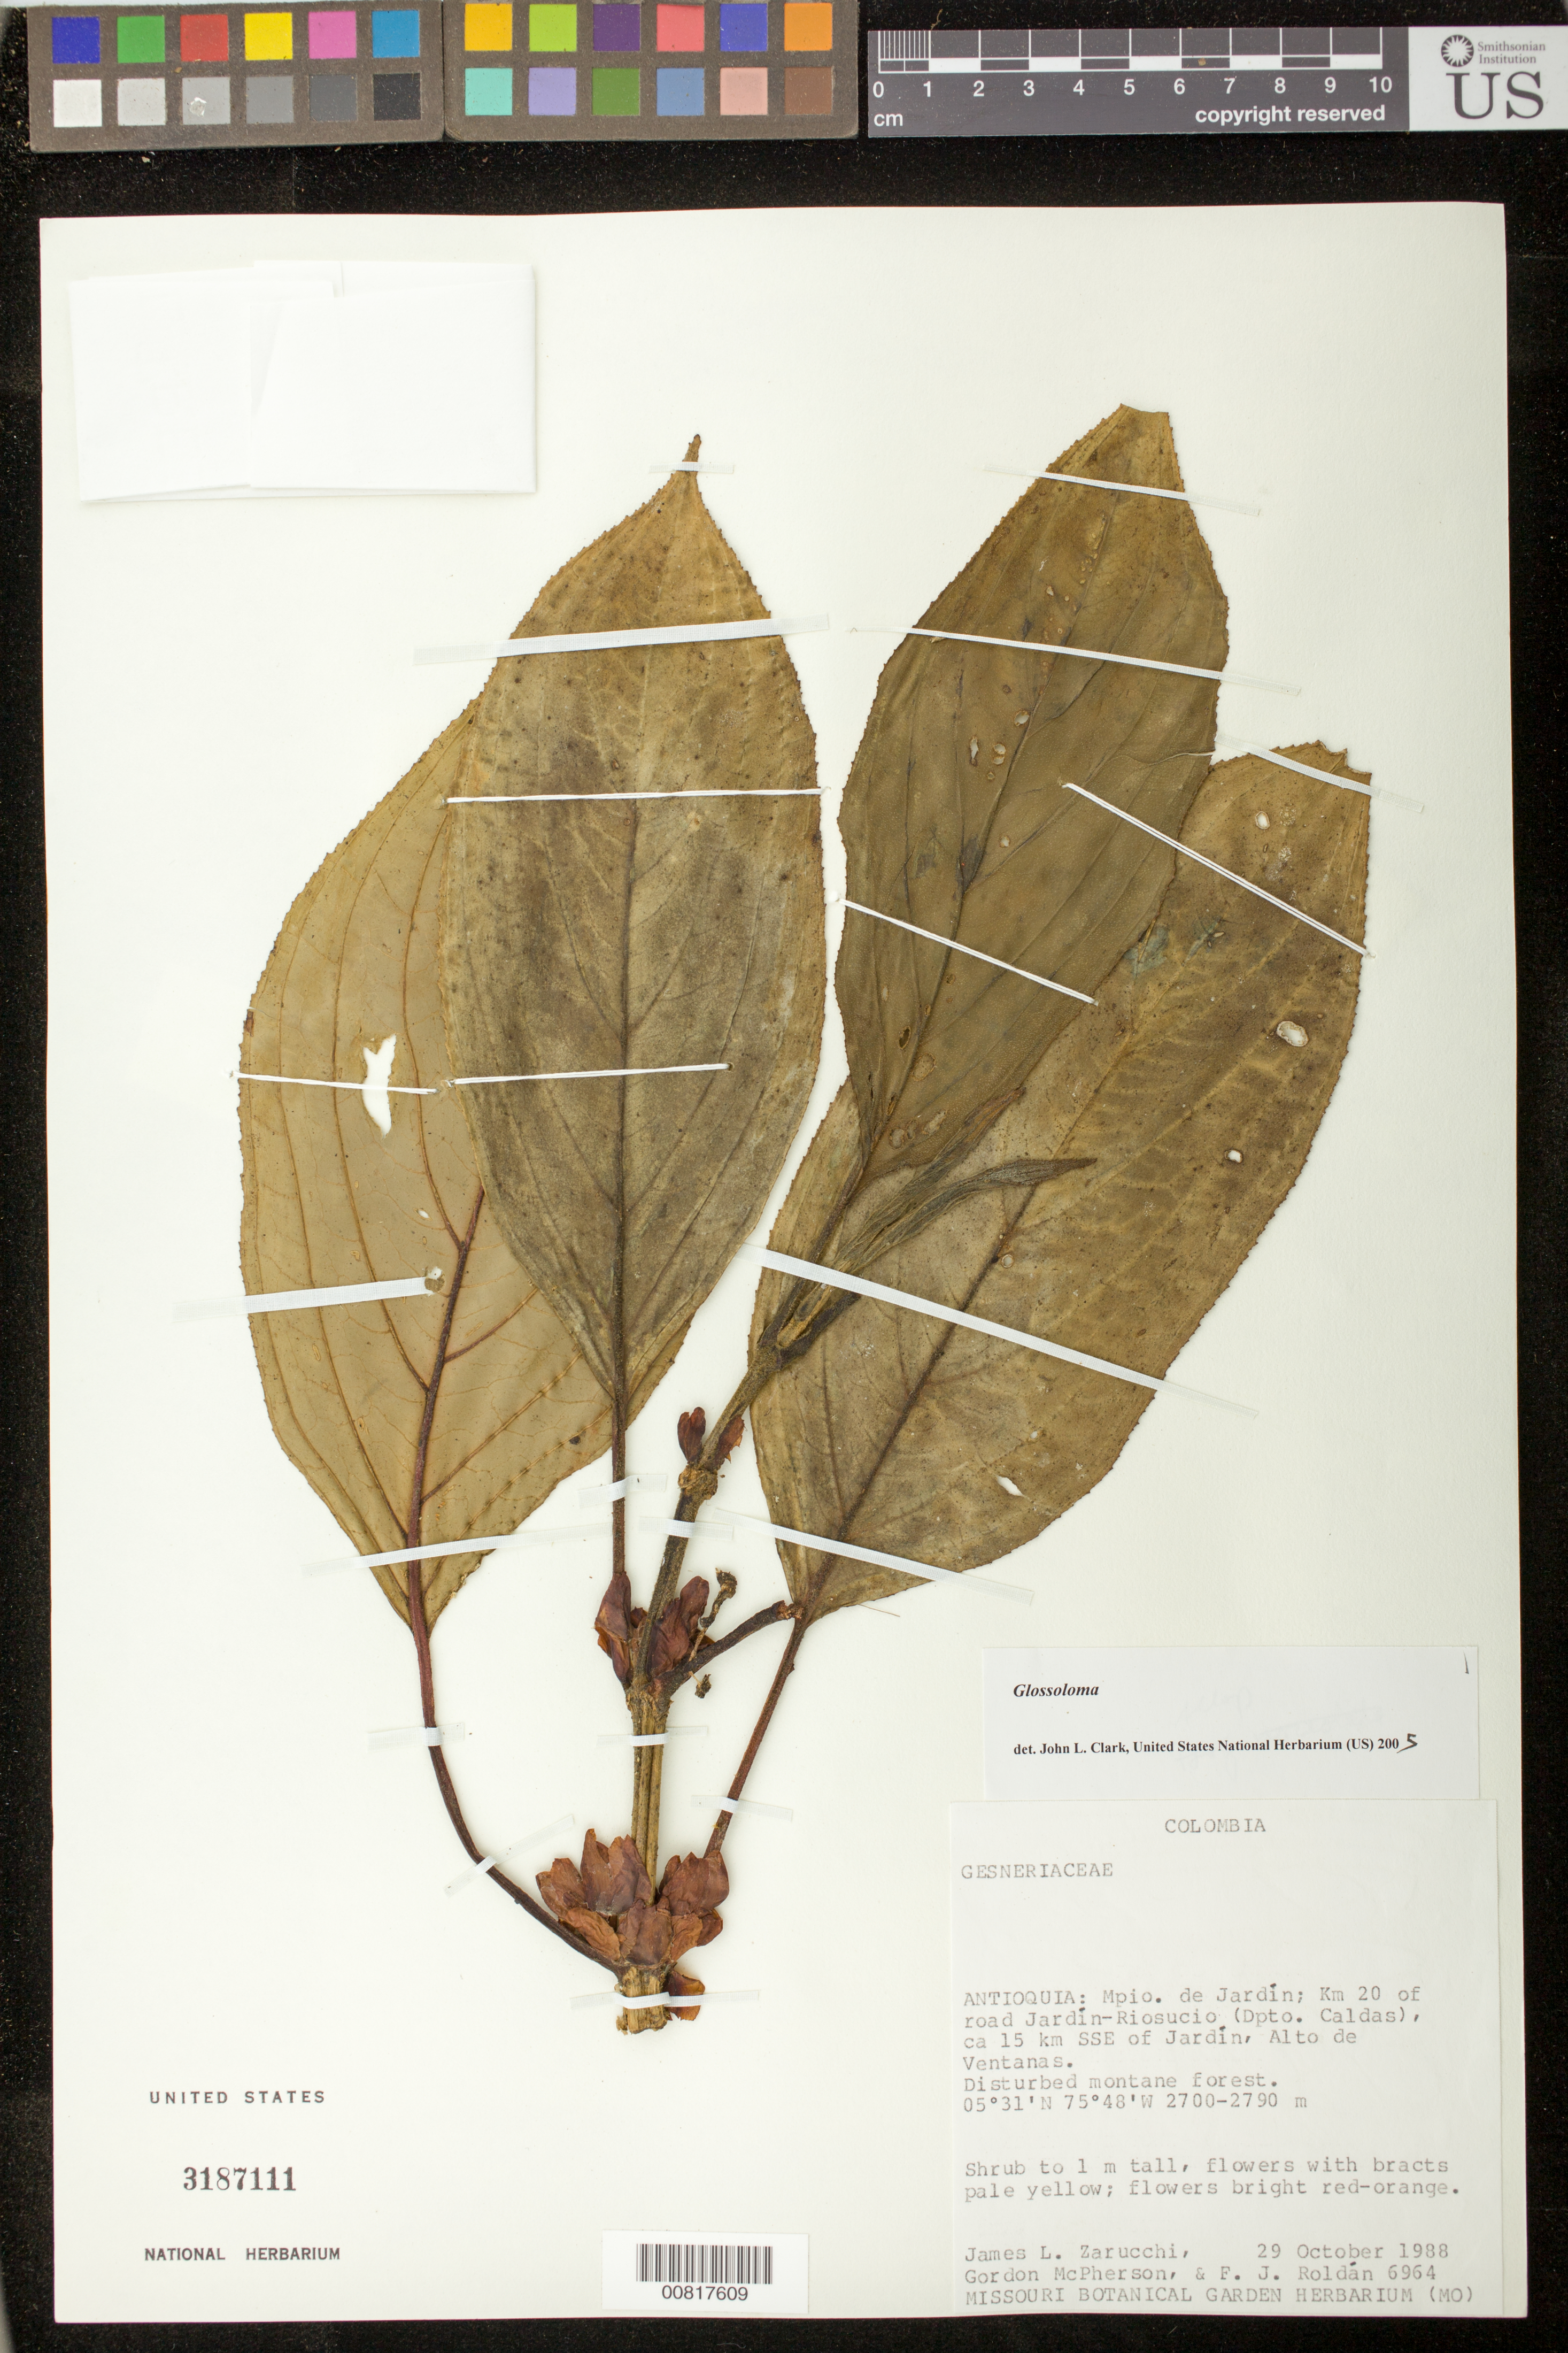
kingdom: Plantae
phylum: Tracheophyta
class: Magnoliopsida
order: Lamiales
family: Gesneriaceae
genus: Glossoloma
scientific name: Glossoloma sp.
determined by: Clark, J. L., (SEL), The Marie Selby Botanical Garden (UNITED STATES)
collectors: J. L. Zarucchi, G. D. McPherson & F. J. Roldán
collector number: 6964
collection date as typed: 29 Oct 1988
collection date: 1988-10-29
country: Colombia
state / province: Antioquia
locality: Mun. of Jardin, km 20 of road Jardin-Riosucio (dept of Caldas), ca 15 km SSE of Jardin, Alto de Ventanas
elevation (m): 2700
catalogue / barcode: US 3187111